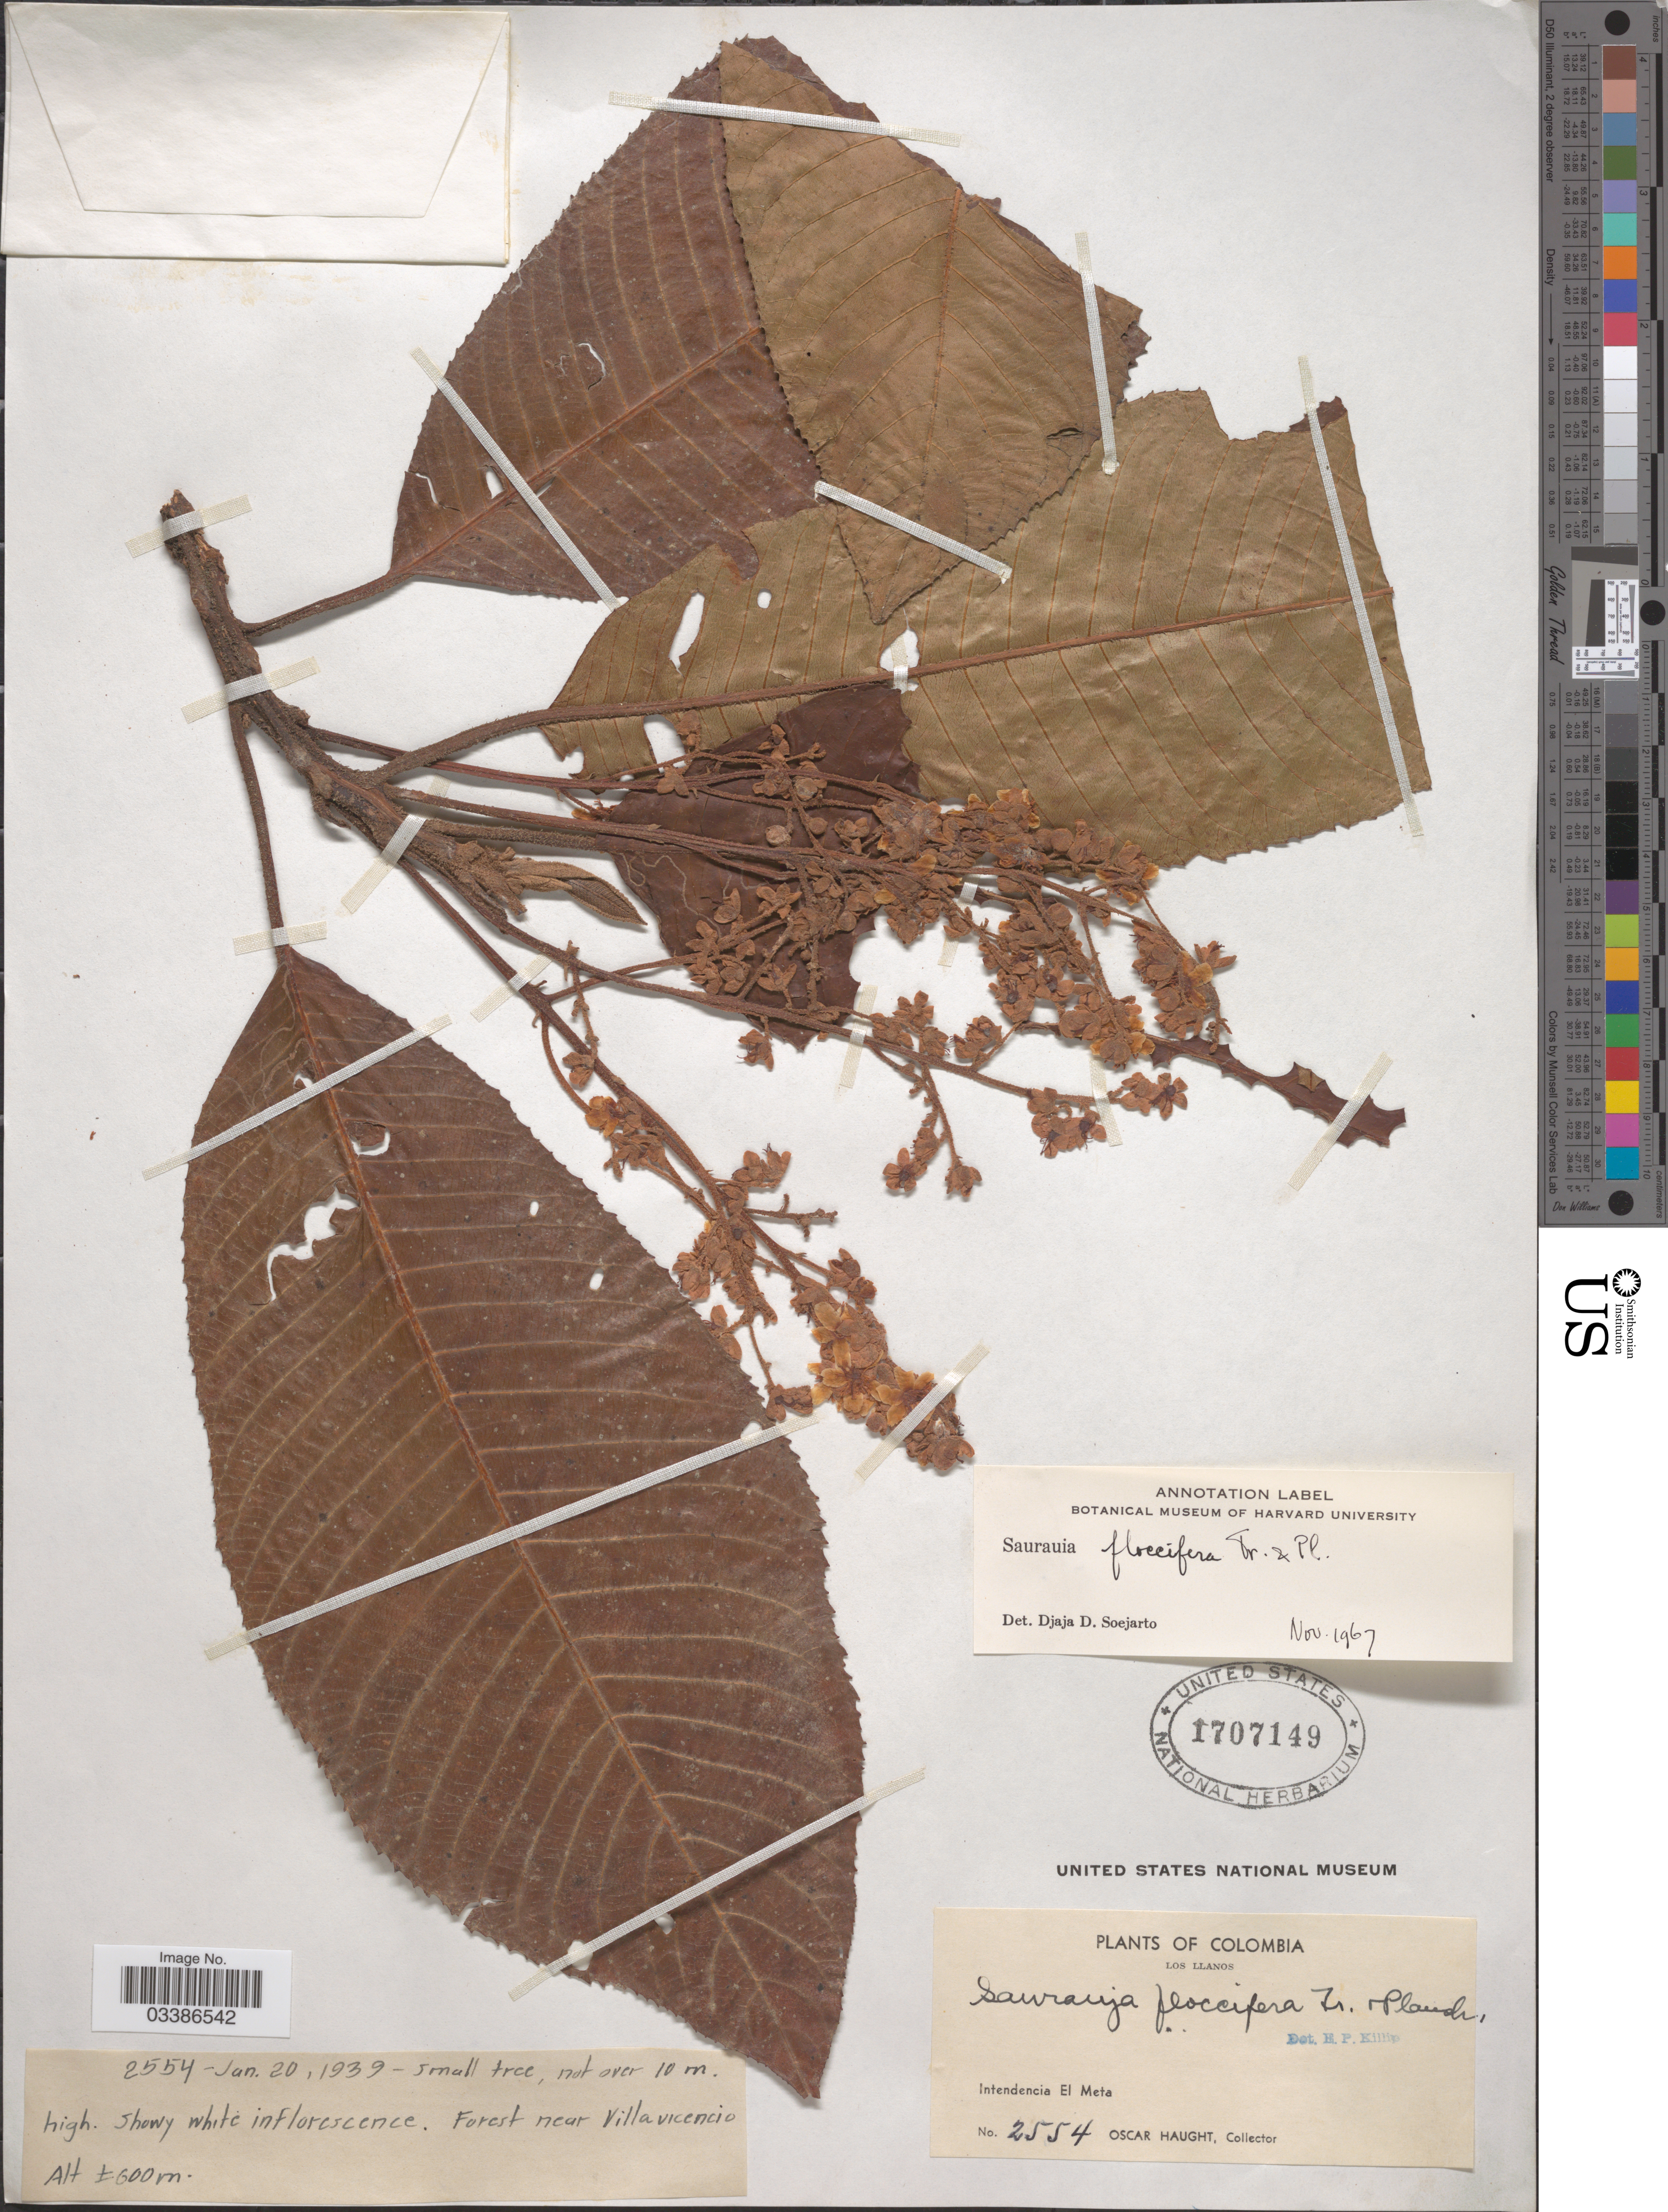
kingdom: Plantae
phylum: Tracheophyta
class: Magnoliopsida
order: Ericales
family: Actinidiaceae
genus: Saurauia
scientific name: Saurauia floccifera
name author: Triana & Planch.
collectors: O. Haught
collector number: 2554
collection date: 1939-01-20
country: Colombia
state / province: Meta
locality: Los Llanos. Intendencia El Meta. Forest near Villavicencio.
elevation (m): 600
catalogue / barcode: US 1707149